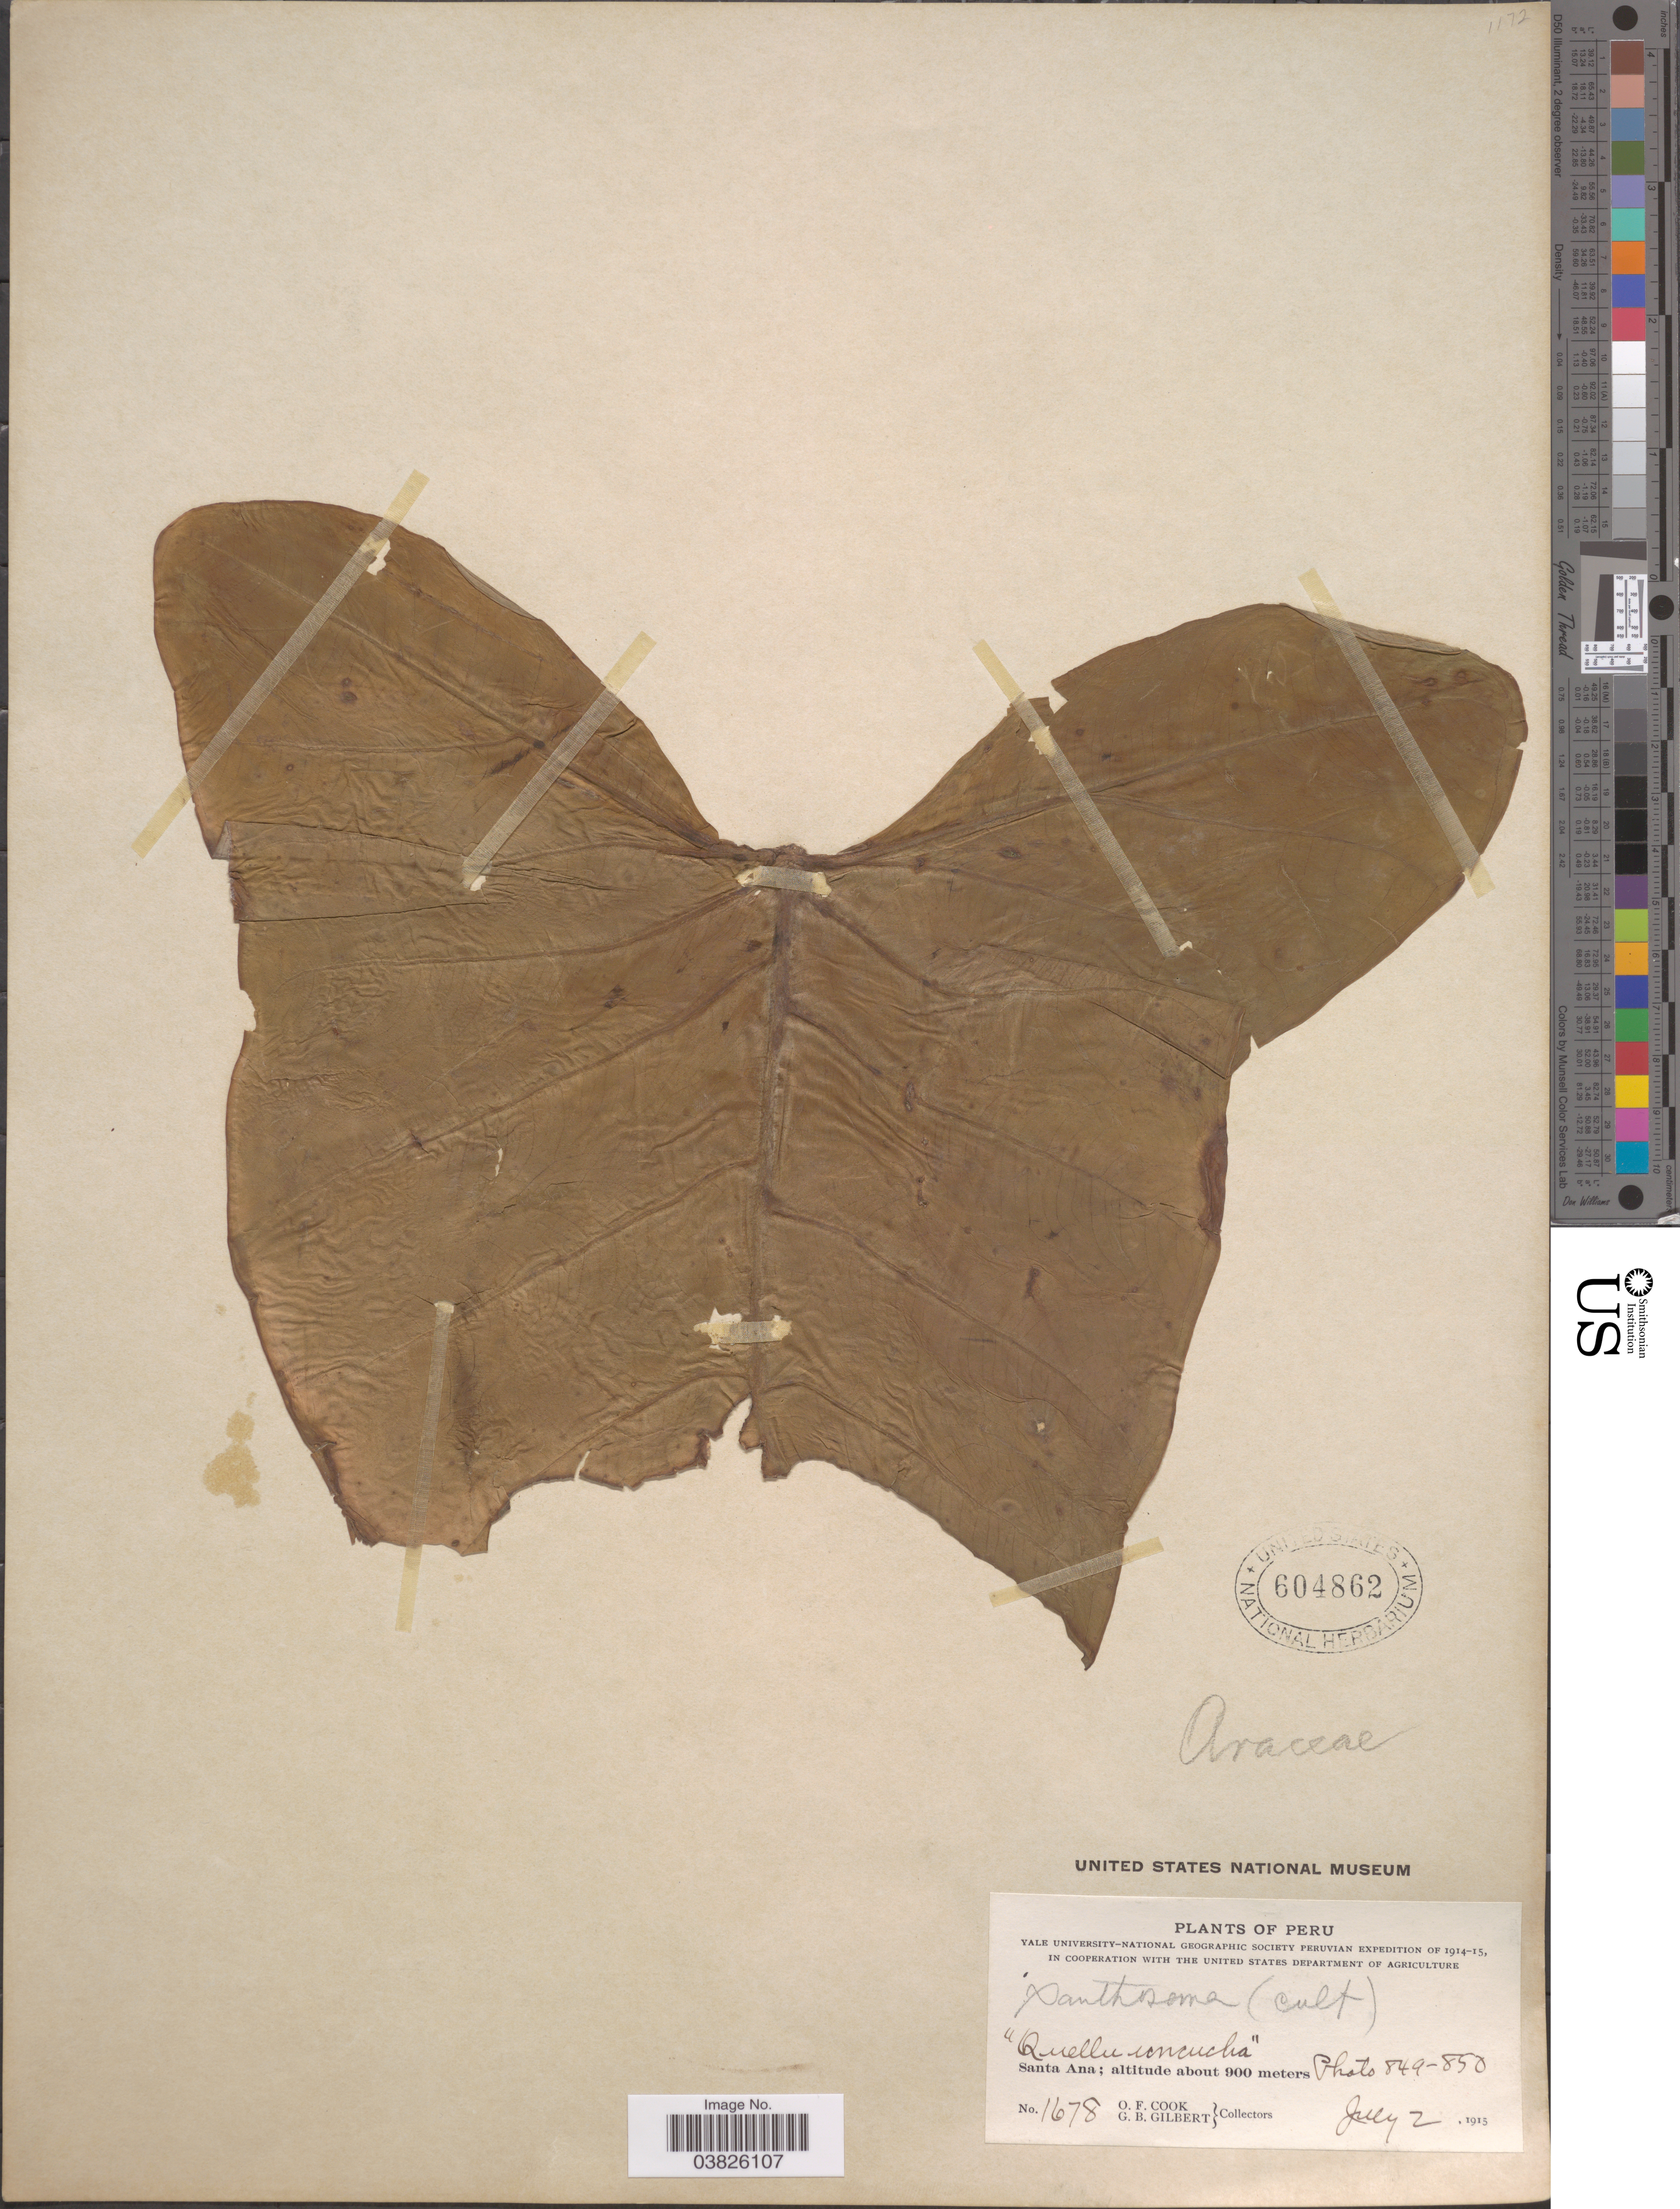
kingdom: Plantae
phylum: Tracheophyta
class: Liliopsida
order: Alismatales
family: Araceae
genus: Xanthosoma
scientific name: Xanthosoma sp.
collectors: O. F. Cook & G. B. Gilbert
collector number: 1678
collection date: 1915-07-02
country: Peru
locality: Santa Ana.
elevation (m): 900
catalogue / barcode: US 604862